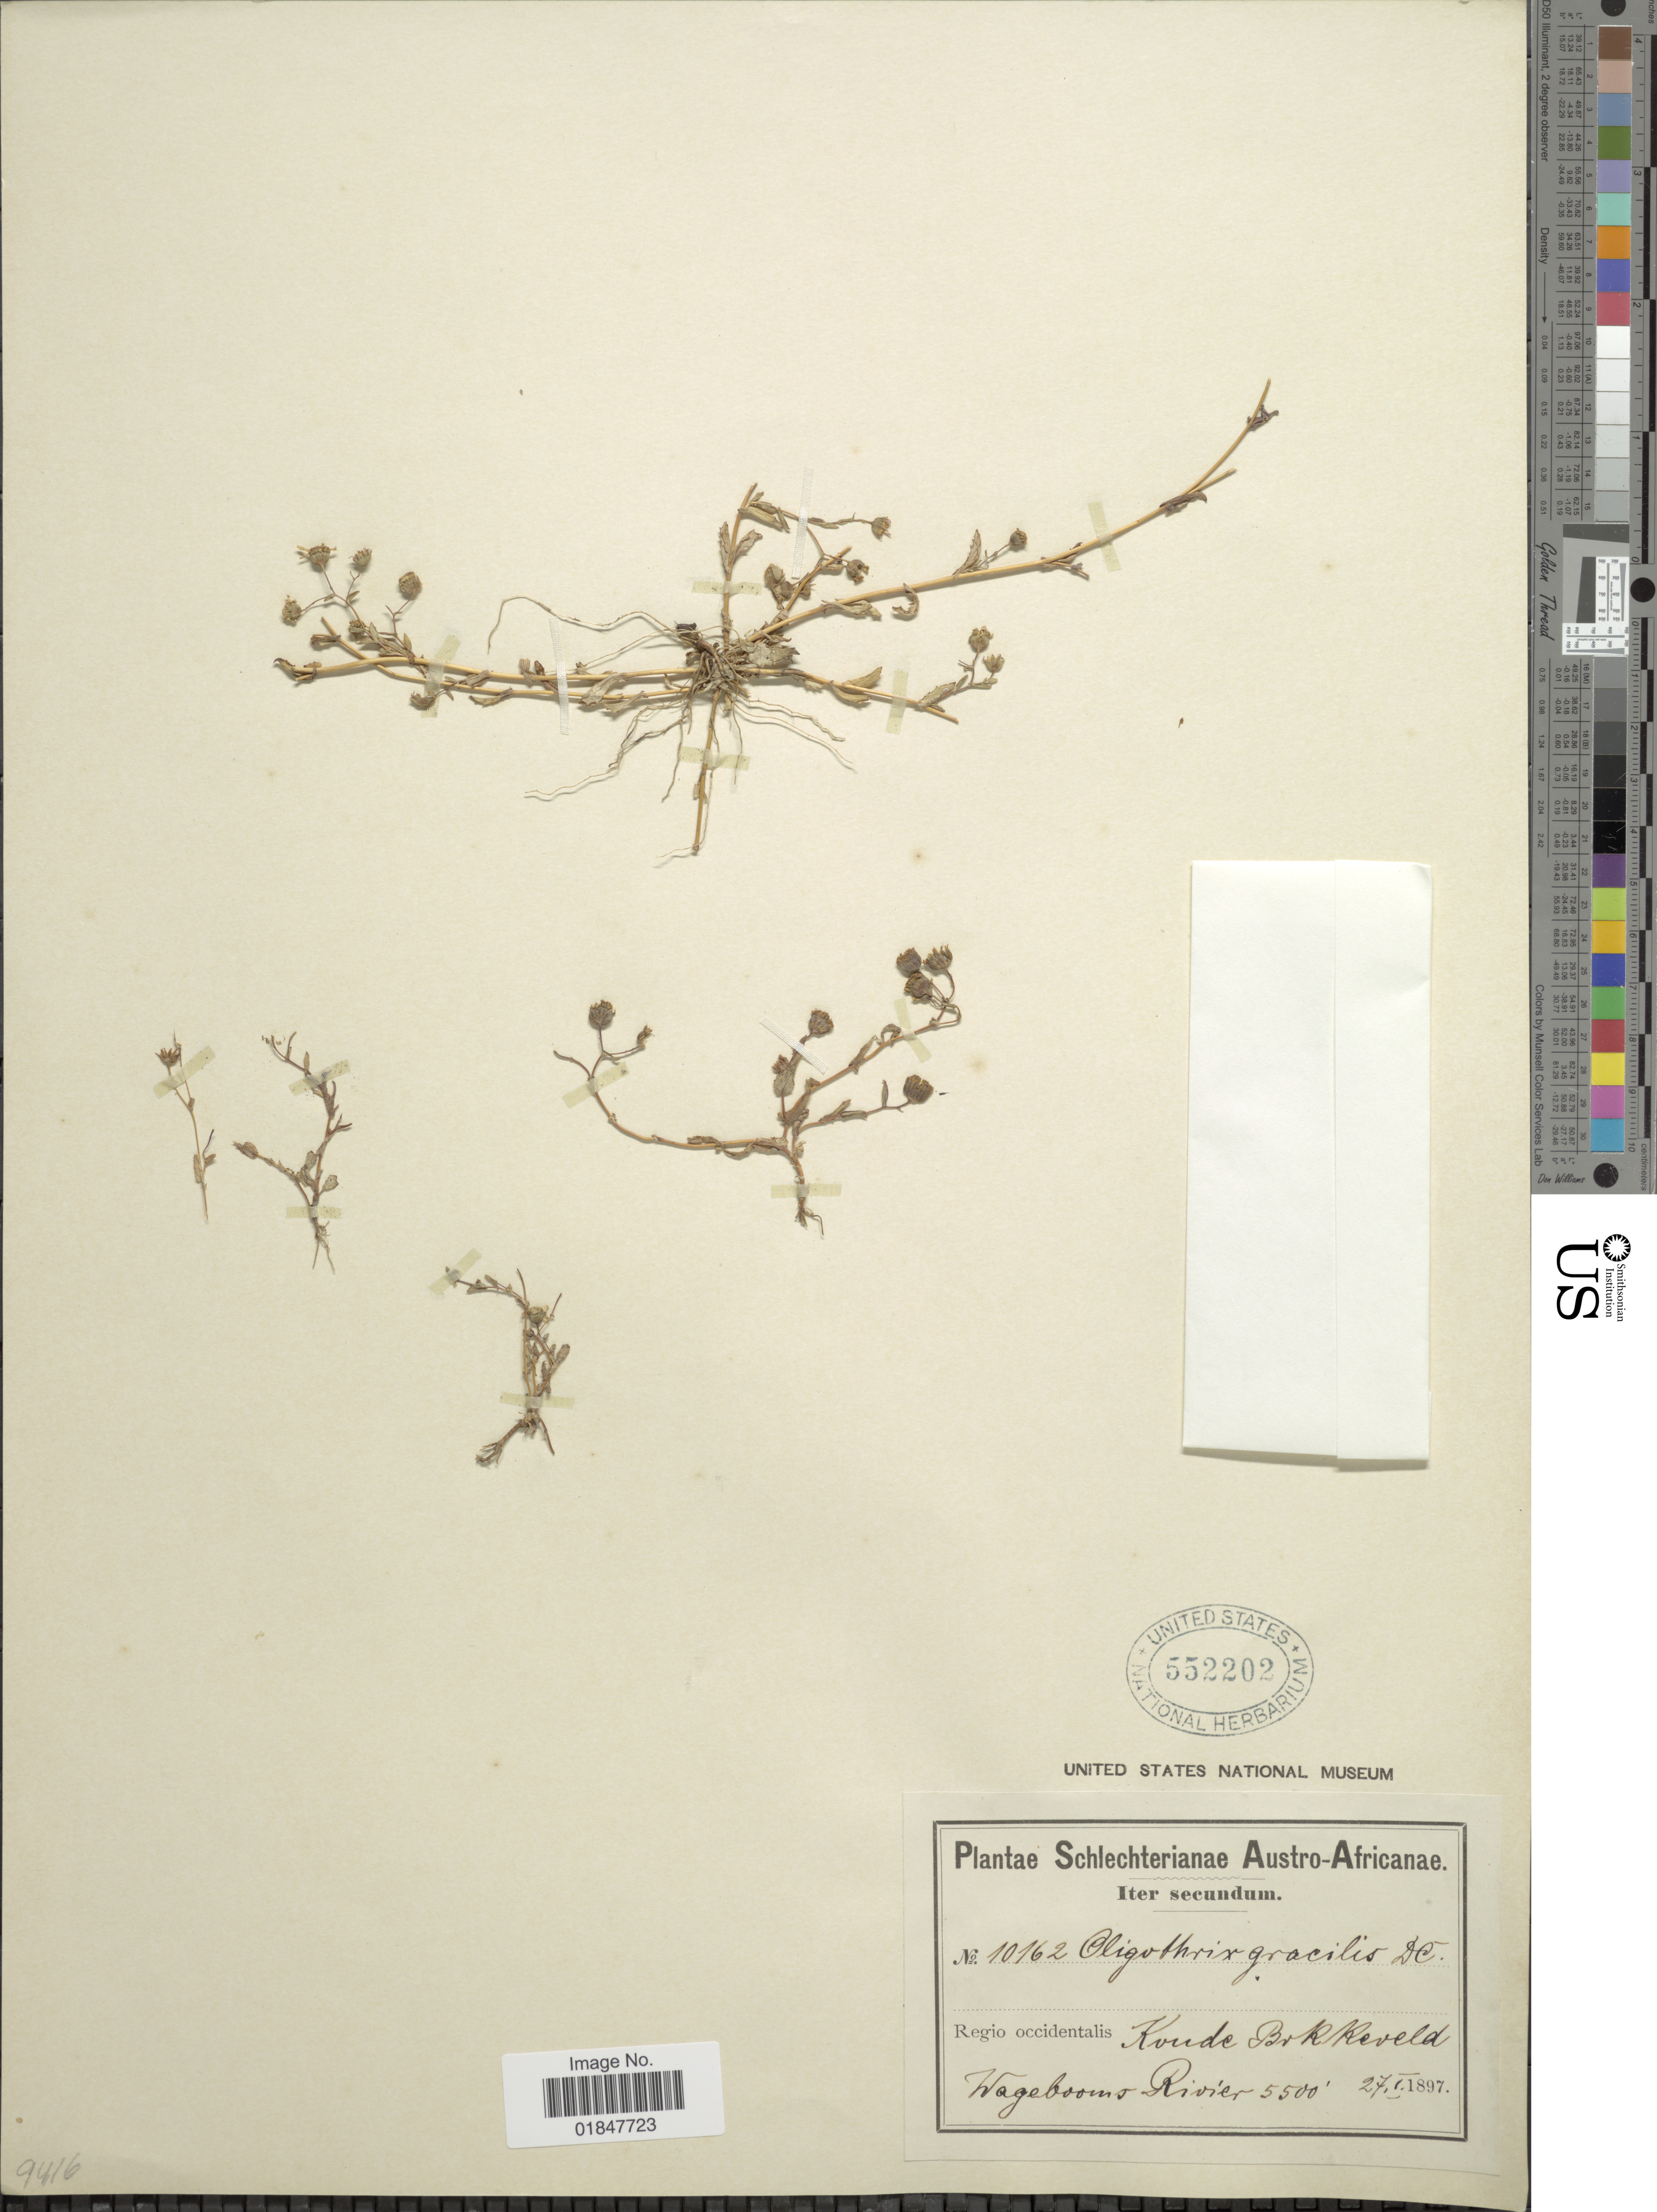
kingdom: Plantae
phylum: Tracheophyta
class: Magnoliopsida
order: Asterales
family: Asteraceae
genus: Oligothrix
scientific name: Oligothrix gracilis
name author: DC.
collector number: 10162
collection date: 1897-01-27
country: South Africa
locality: Regio occidentalis Koude Bokkeveld, Wagebooms River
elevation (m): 1676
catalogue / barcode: US 552202